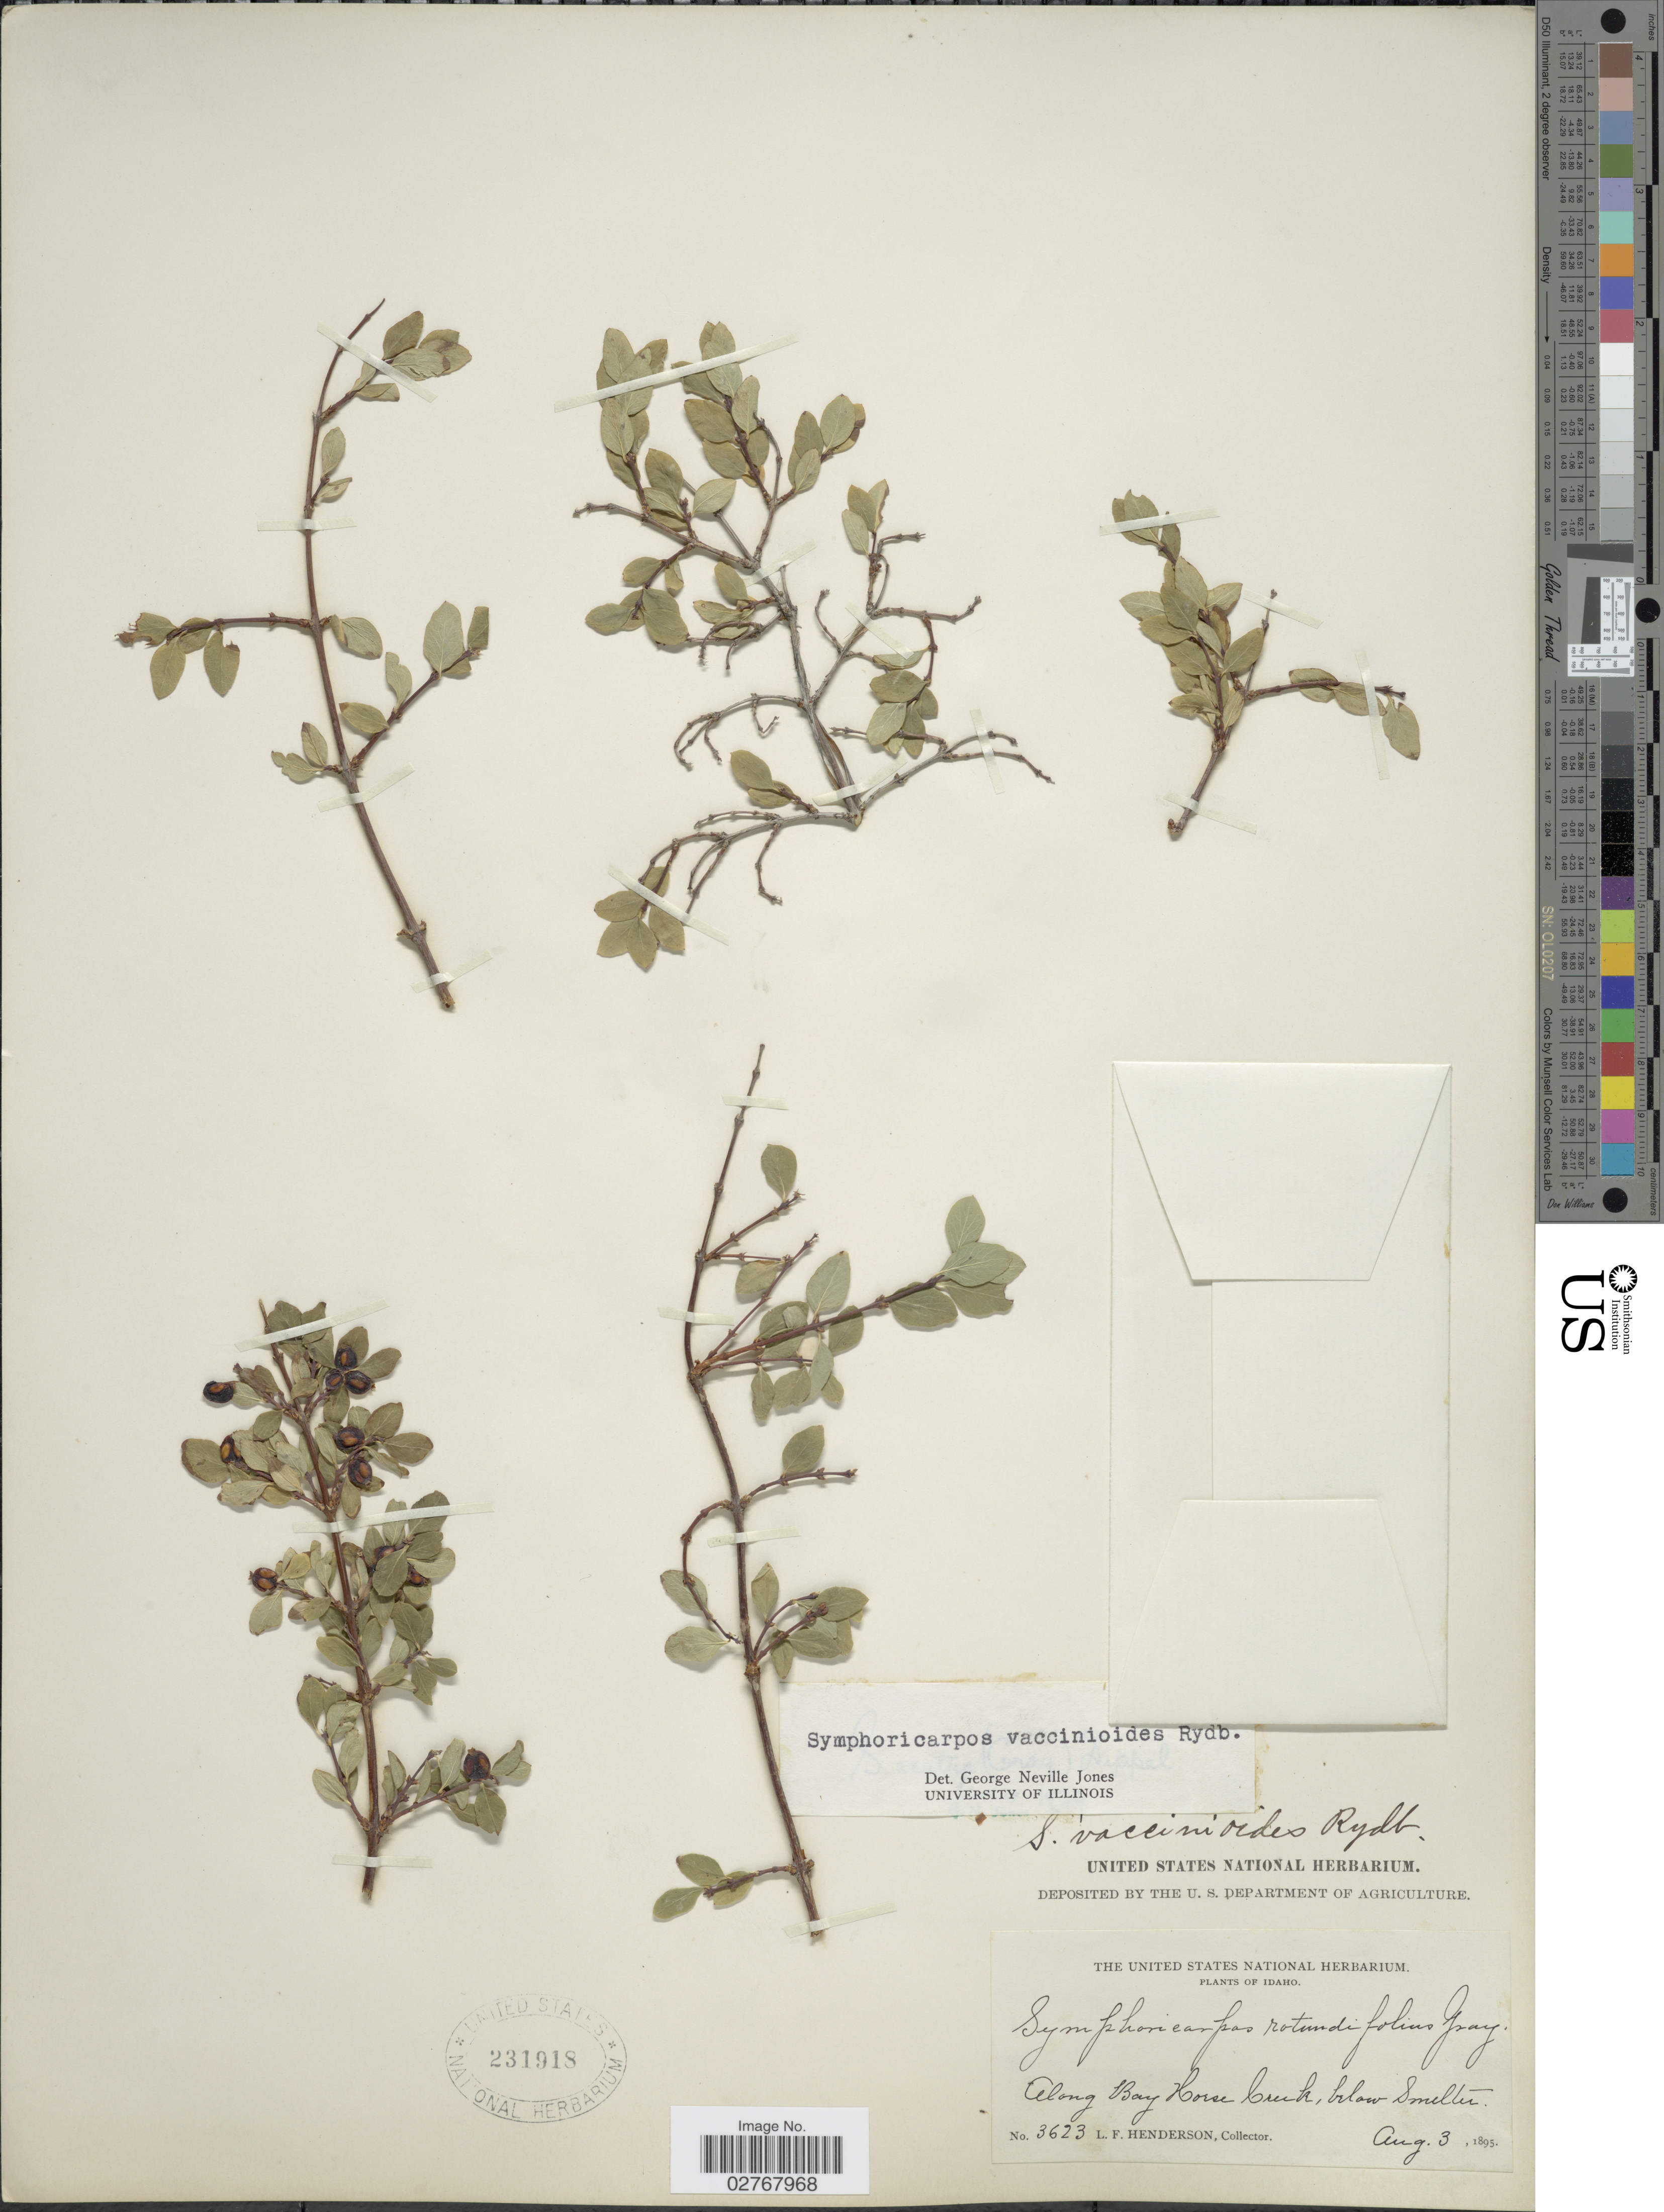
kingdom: Plantae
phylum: Tracheophyta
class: Magnoliopsida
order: Dipsacales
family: Caprifoliaceae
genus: Symphoricarpos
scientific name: Symphoricarpos vaccinioides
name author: Rydb.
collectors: L. Henderson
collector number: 3623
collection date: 1895-08-03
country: United States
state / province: Idaho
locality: Along Bay Horse Creek, below Smelter.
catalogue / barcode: US 231918